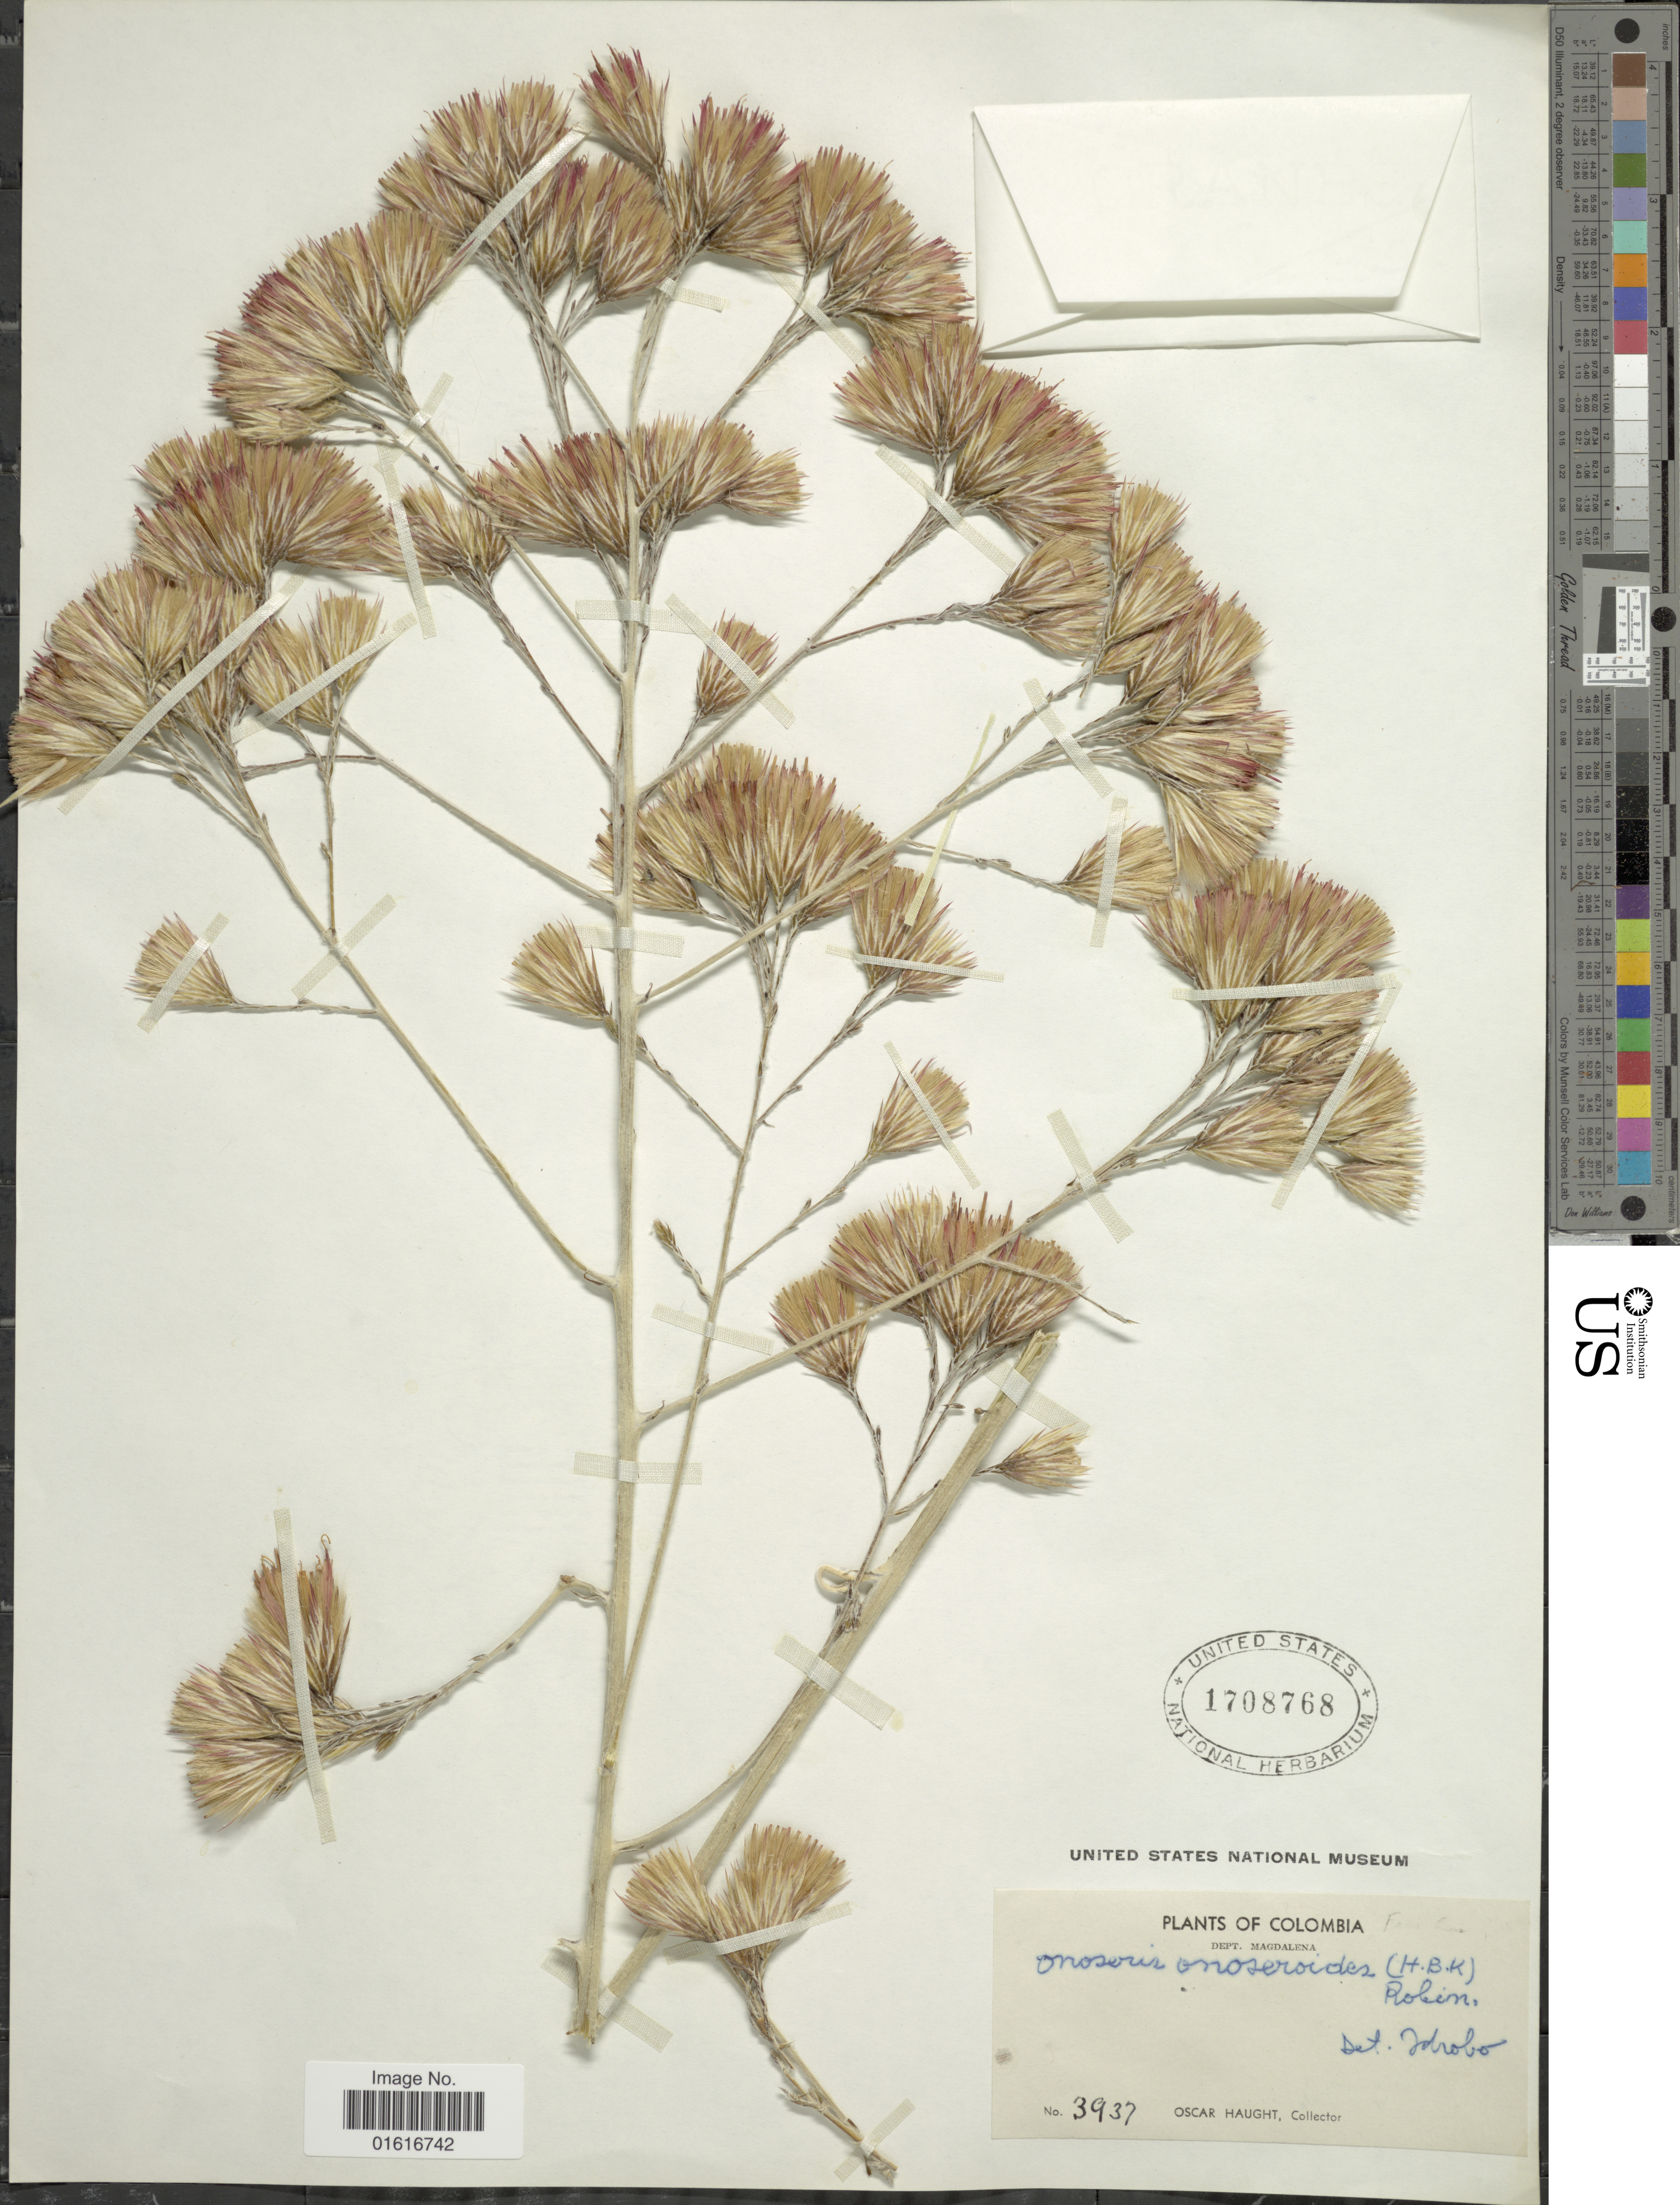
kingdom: Plantae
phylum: Tracheophyta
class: Magnoliopsida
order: Asterales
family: Asteraceae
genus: Onoseris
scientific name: Onoseris onoseroides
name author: (Kunth) B.L. Rob.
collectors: O. L. Haught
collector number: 3937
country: Colombia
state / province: Magdalena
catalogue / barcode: US 1708768